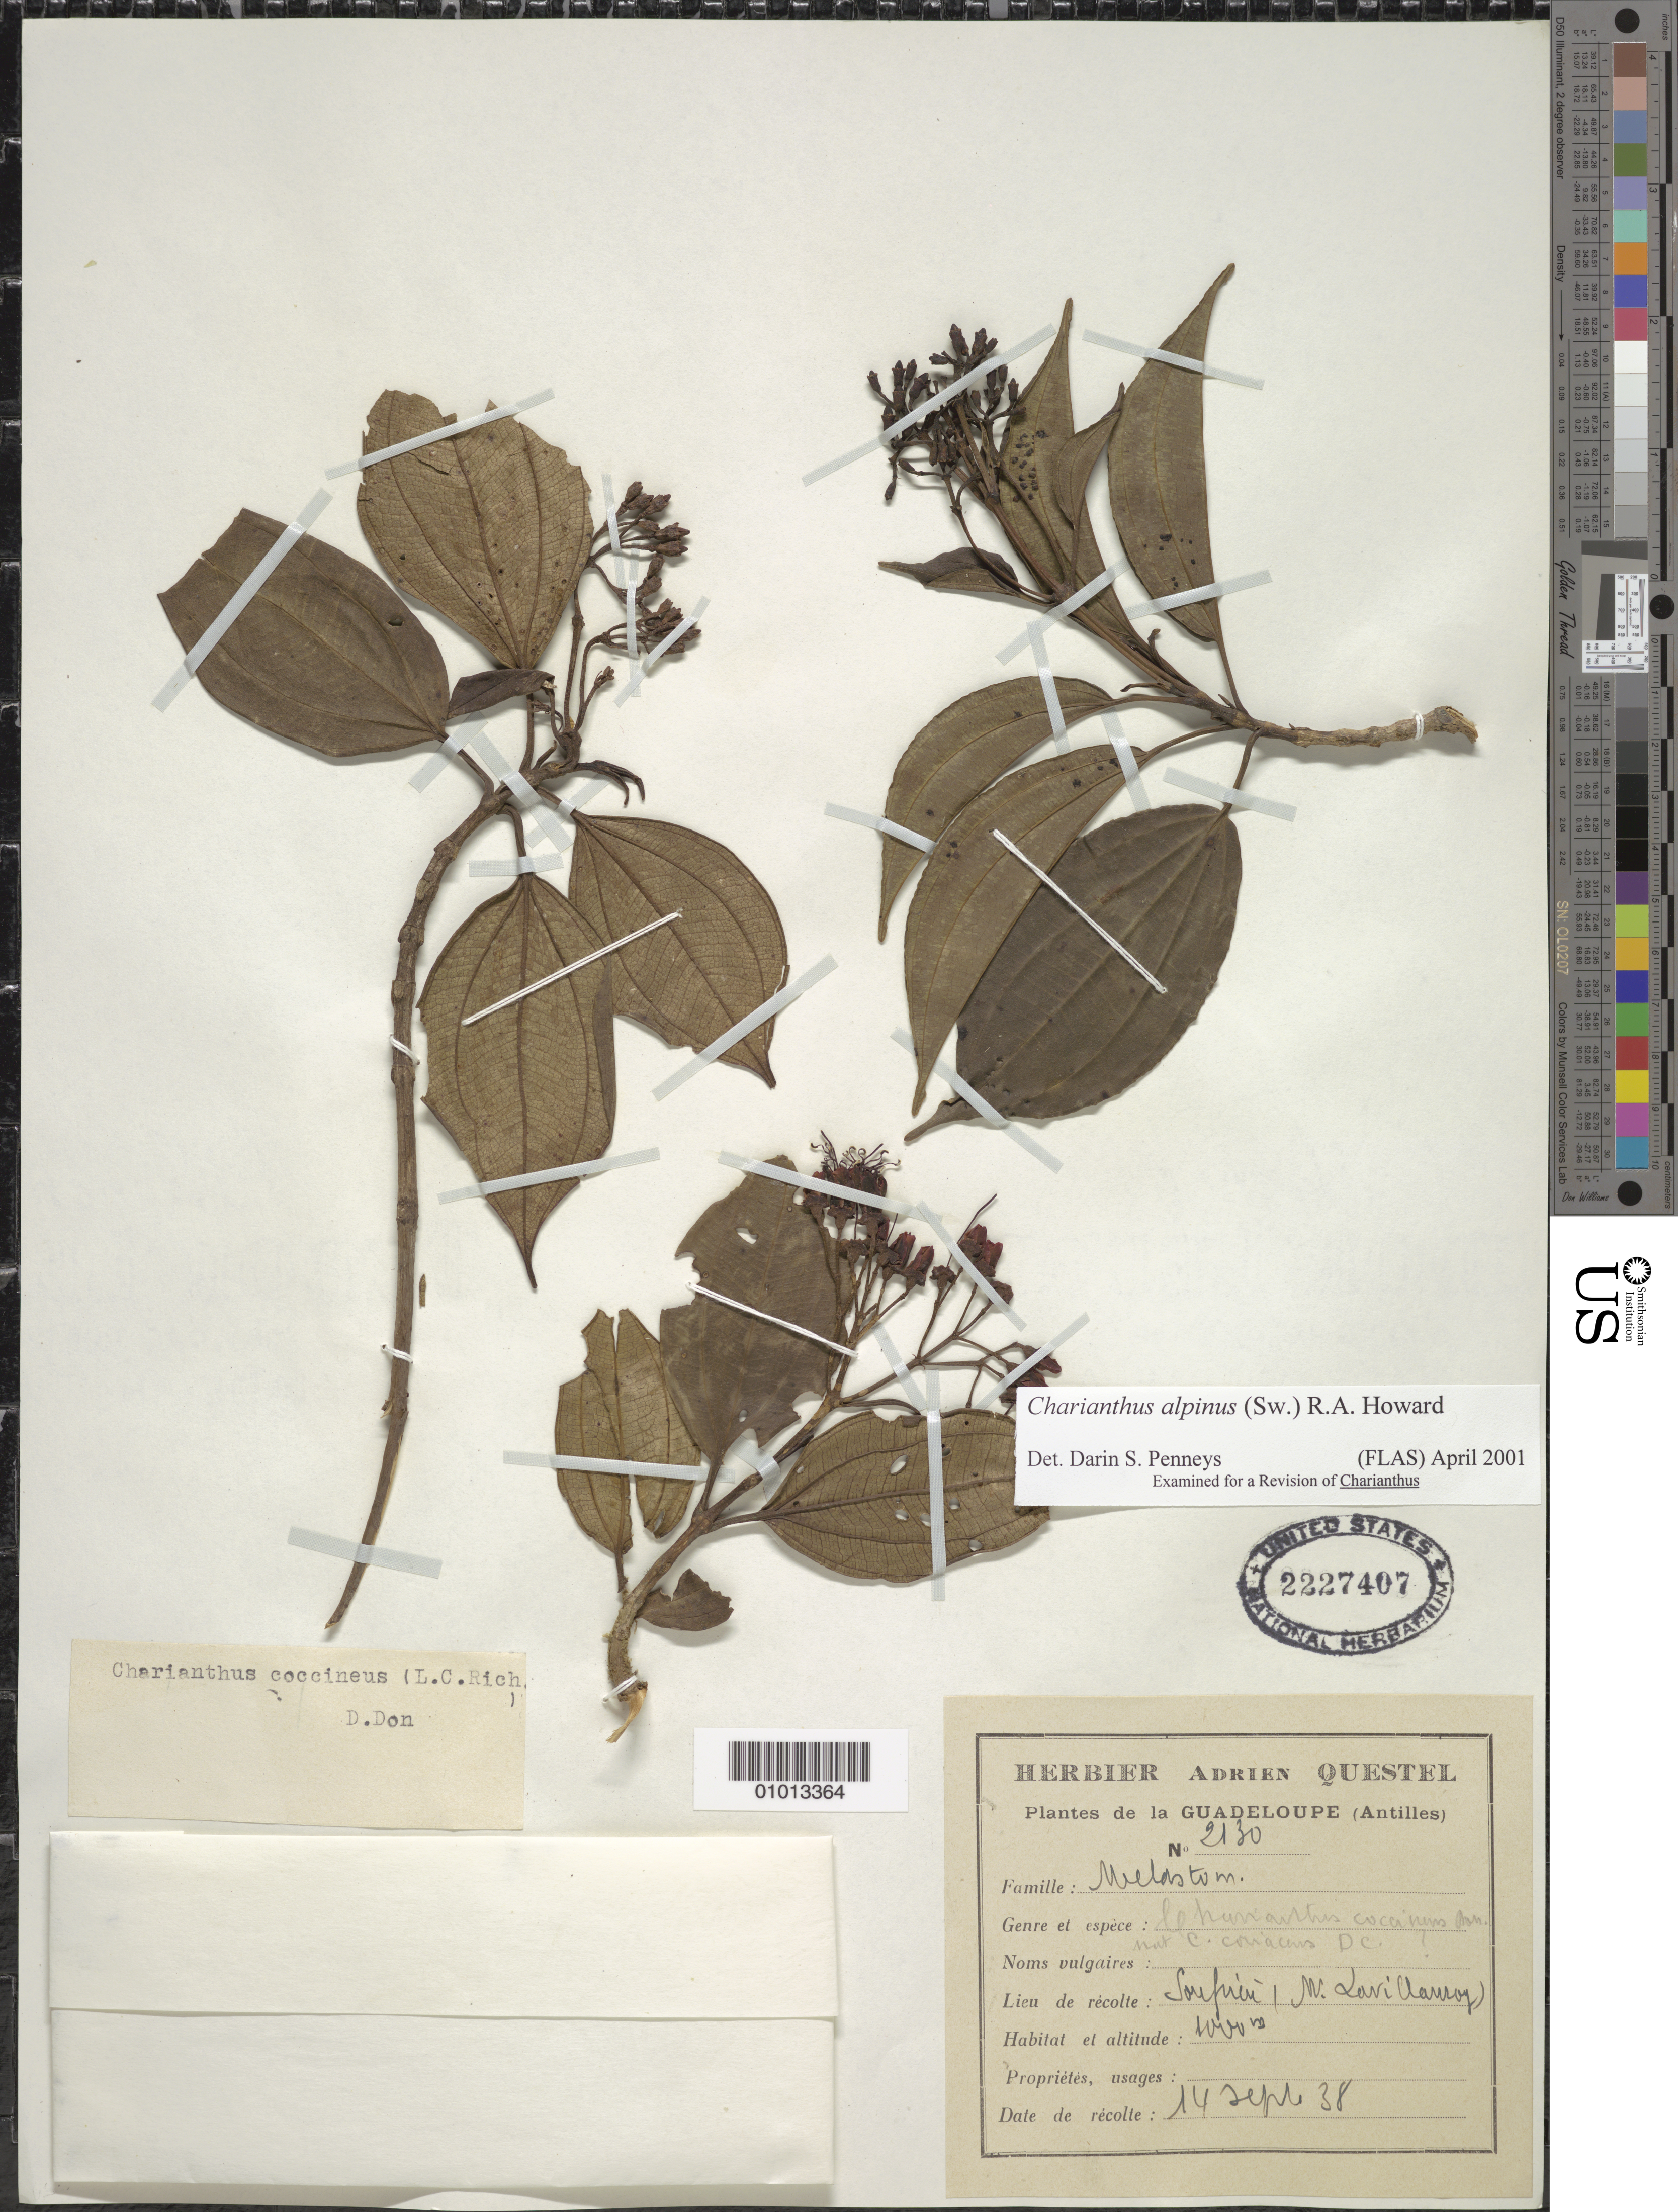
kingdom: Plantae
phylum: Tracheophyta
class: Magnoliopsida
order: Myrtales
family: Melastomataceae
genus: Charianthus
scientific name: Charianthus alpinus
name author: (Sw.) R.A. Howard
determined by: Penneys, D. S.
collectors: A. Questel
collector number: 2130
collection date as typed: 14 Sep 1938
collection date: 1938-09-14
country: Guadeloupe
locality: Soufrière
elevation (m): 1000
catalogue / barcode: US 2227407